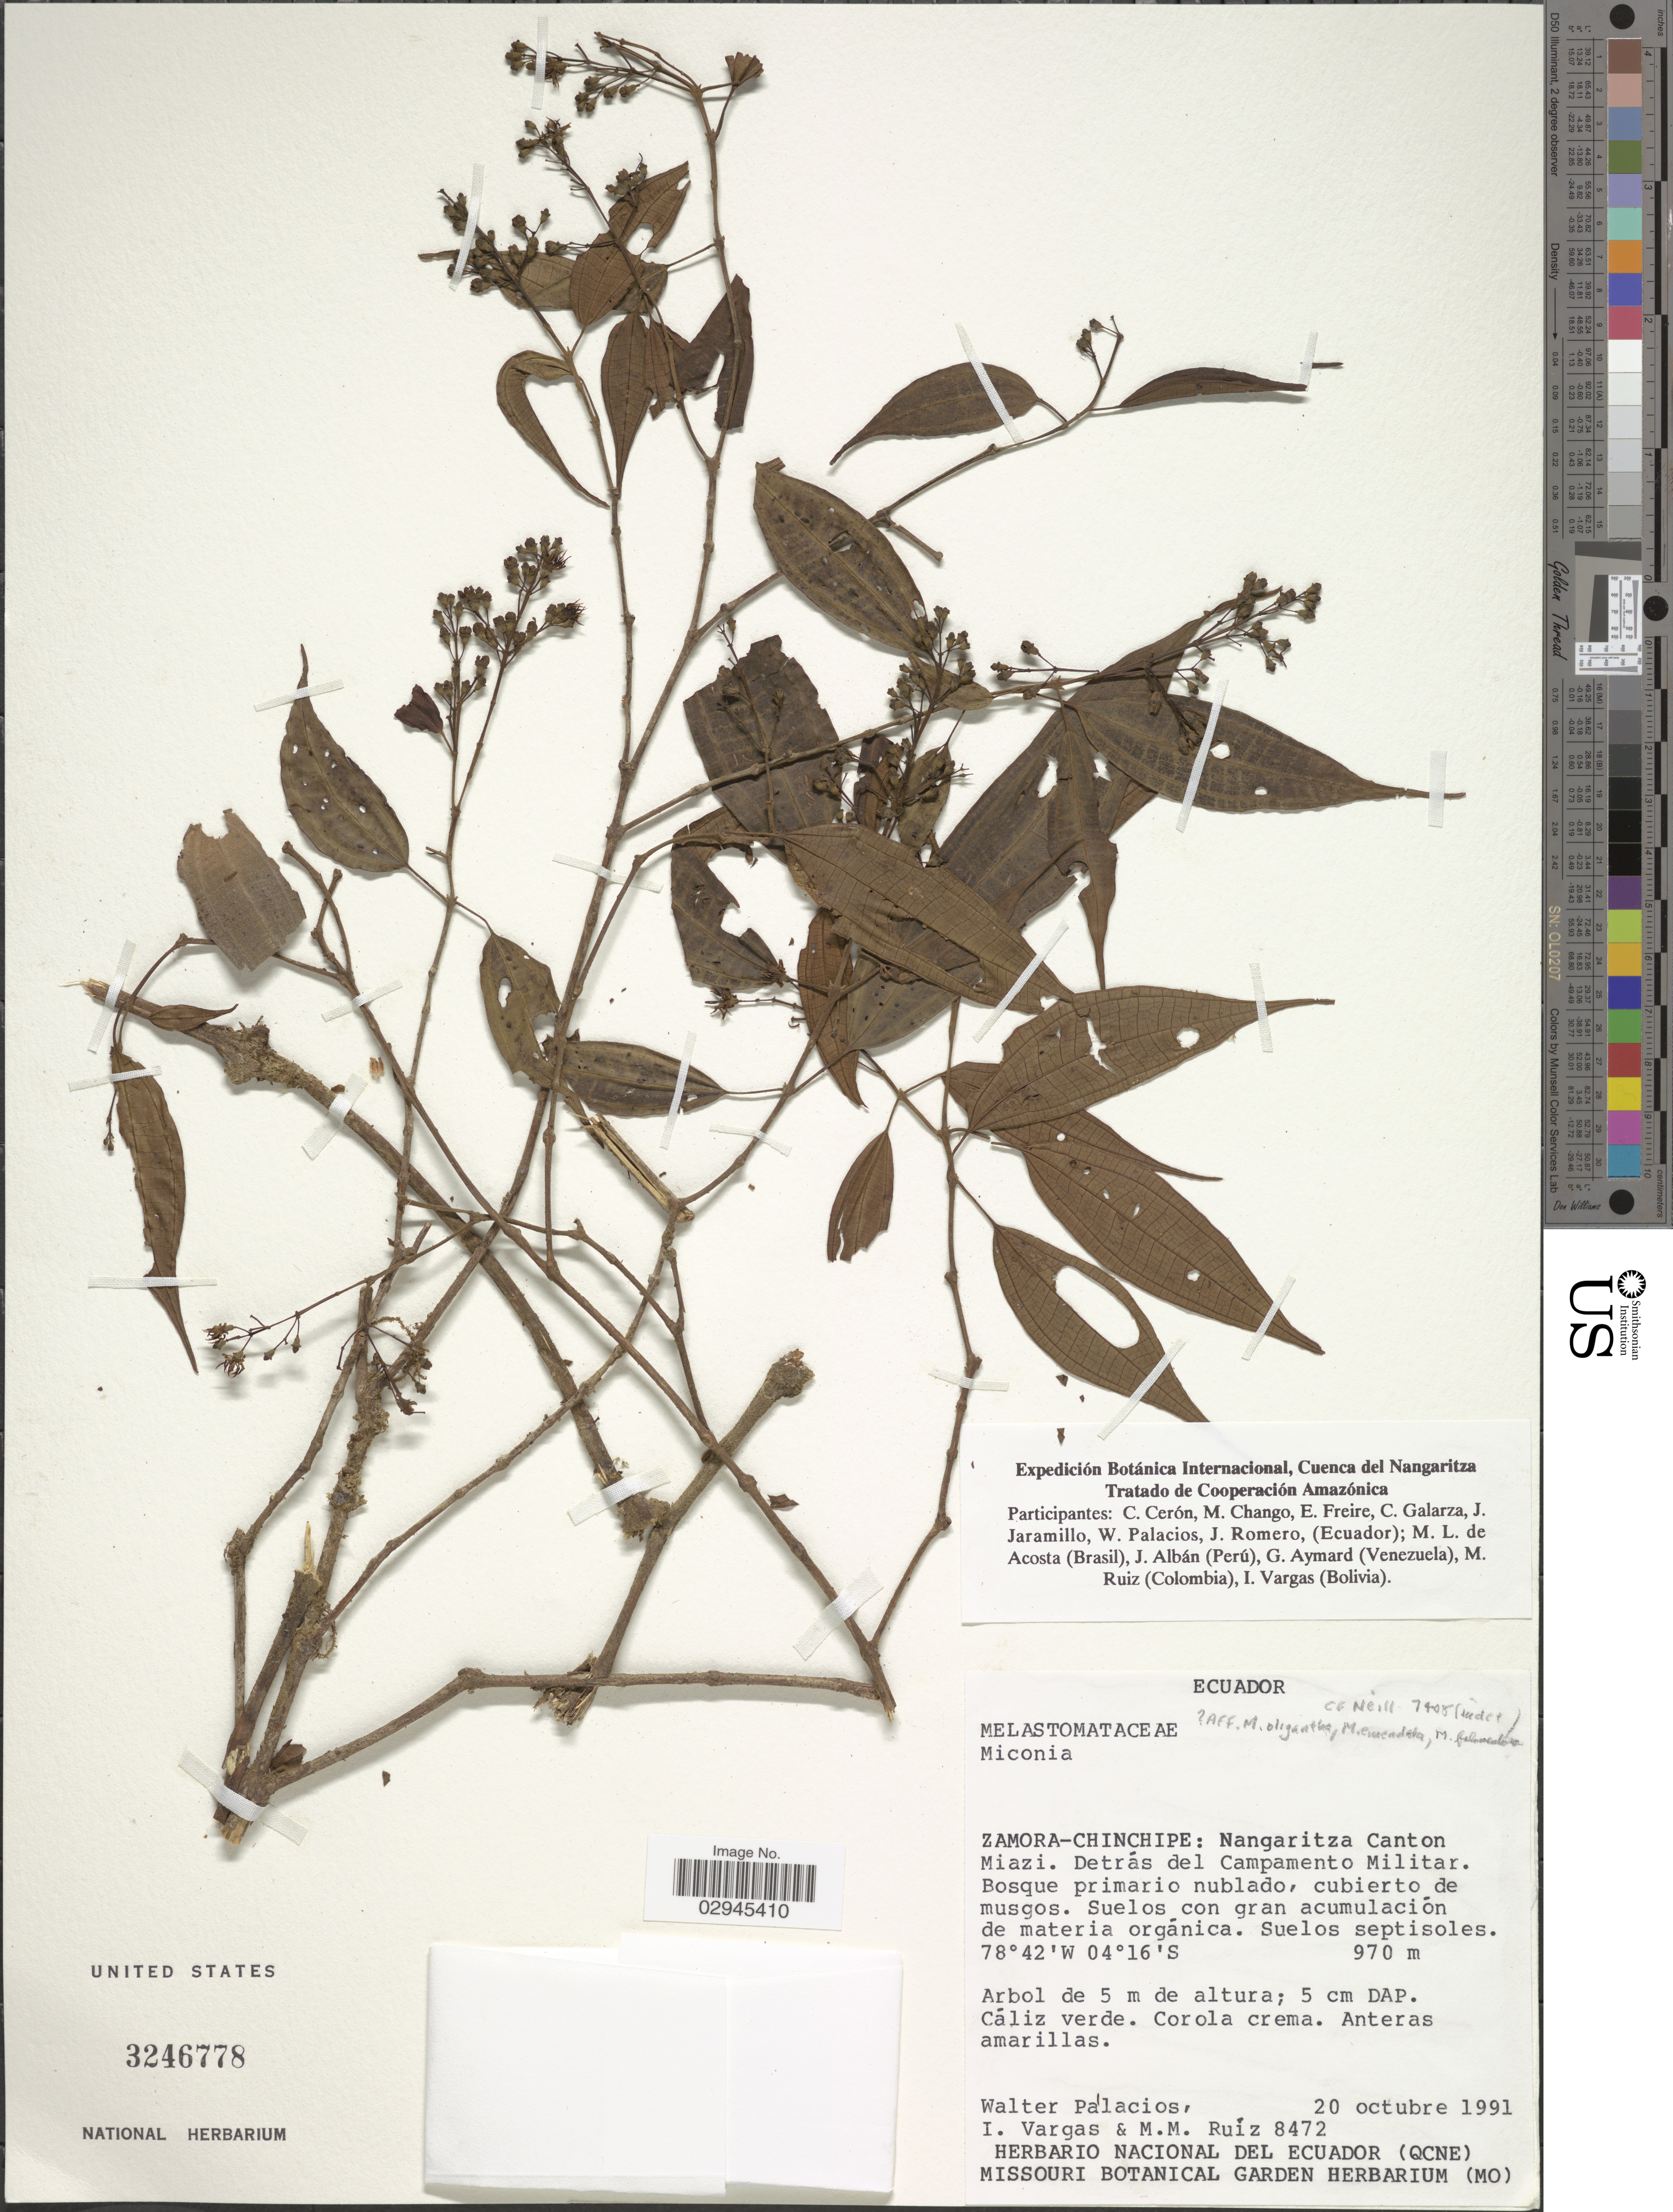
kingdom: Plantae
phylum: Tracheophyta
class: Magnoliopsida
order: Myrtales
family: Melastomataceae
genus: Miconia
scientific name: Miconia sp.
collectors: W. Palacios, I. Vargas & M. M. Ruíz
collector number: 8472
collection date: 1991-10-20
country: Ecuador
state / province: Zamora-Chinchipe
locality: Nangaritza Canton. Miazi. Detrás del Campamento Militar.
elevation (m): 970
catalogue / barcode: US 3246778